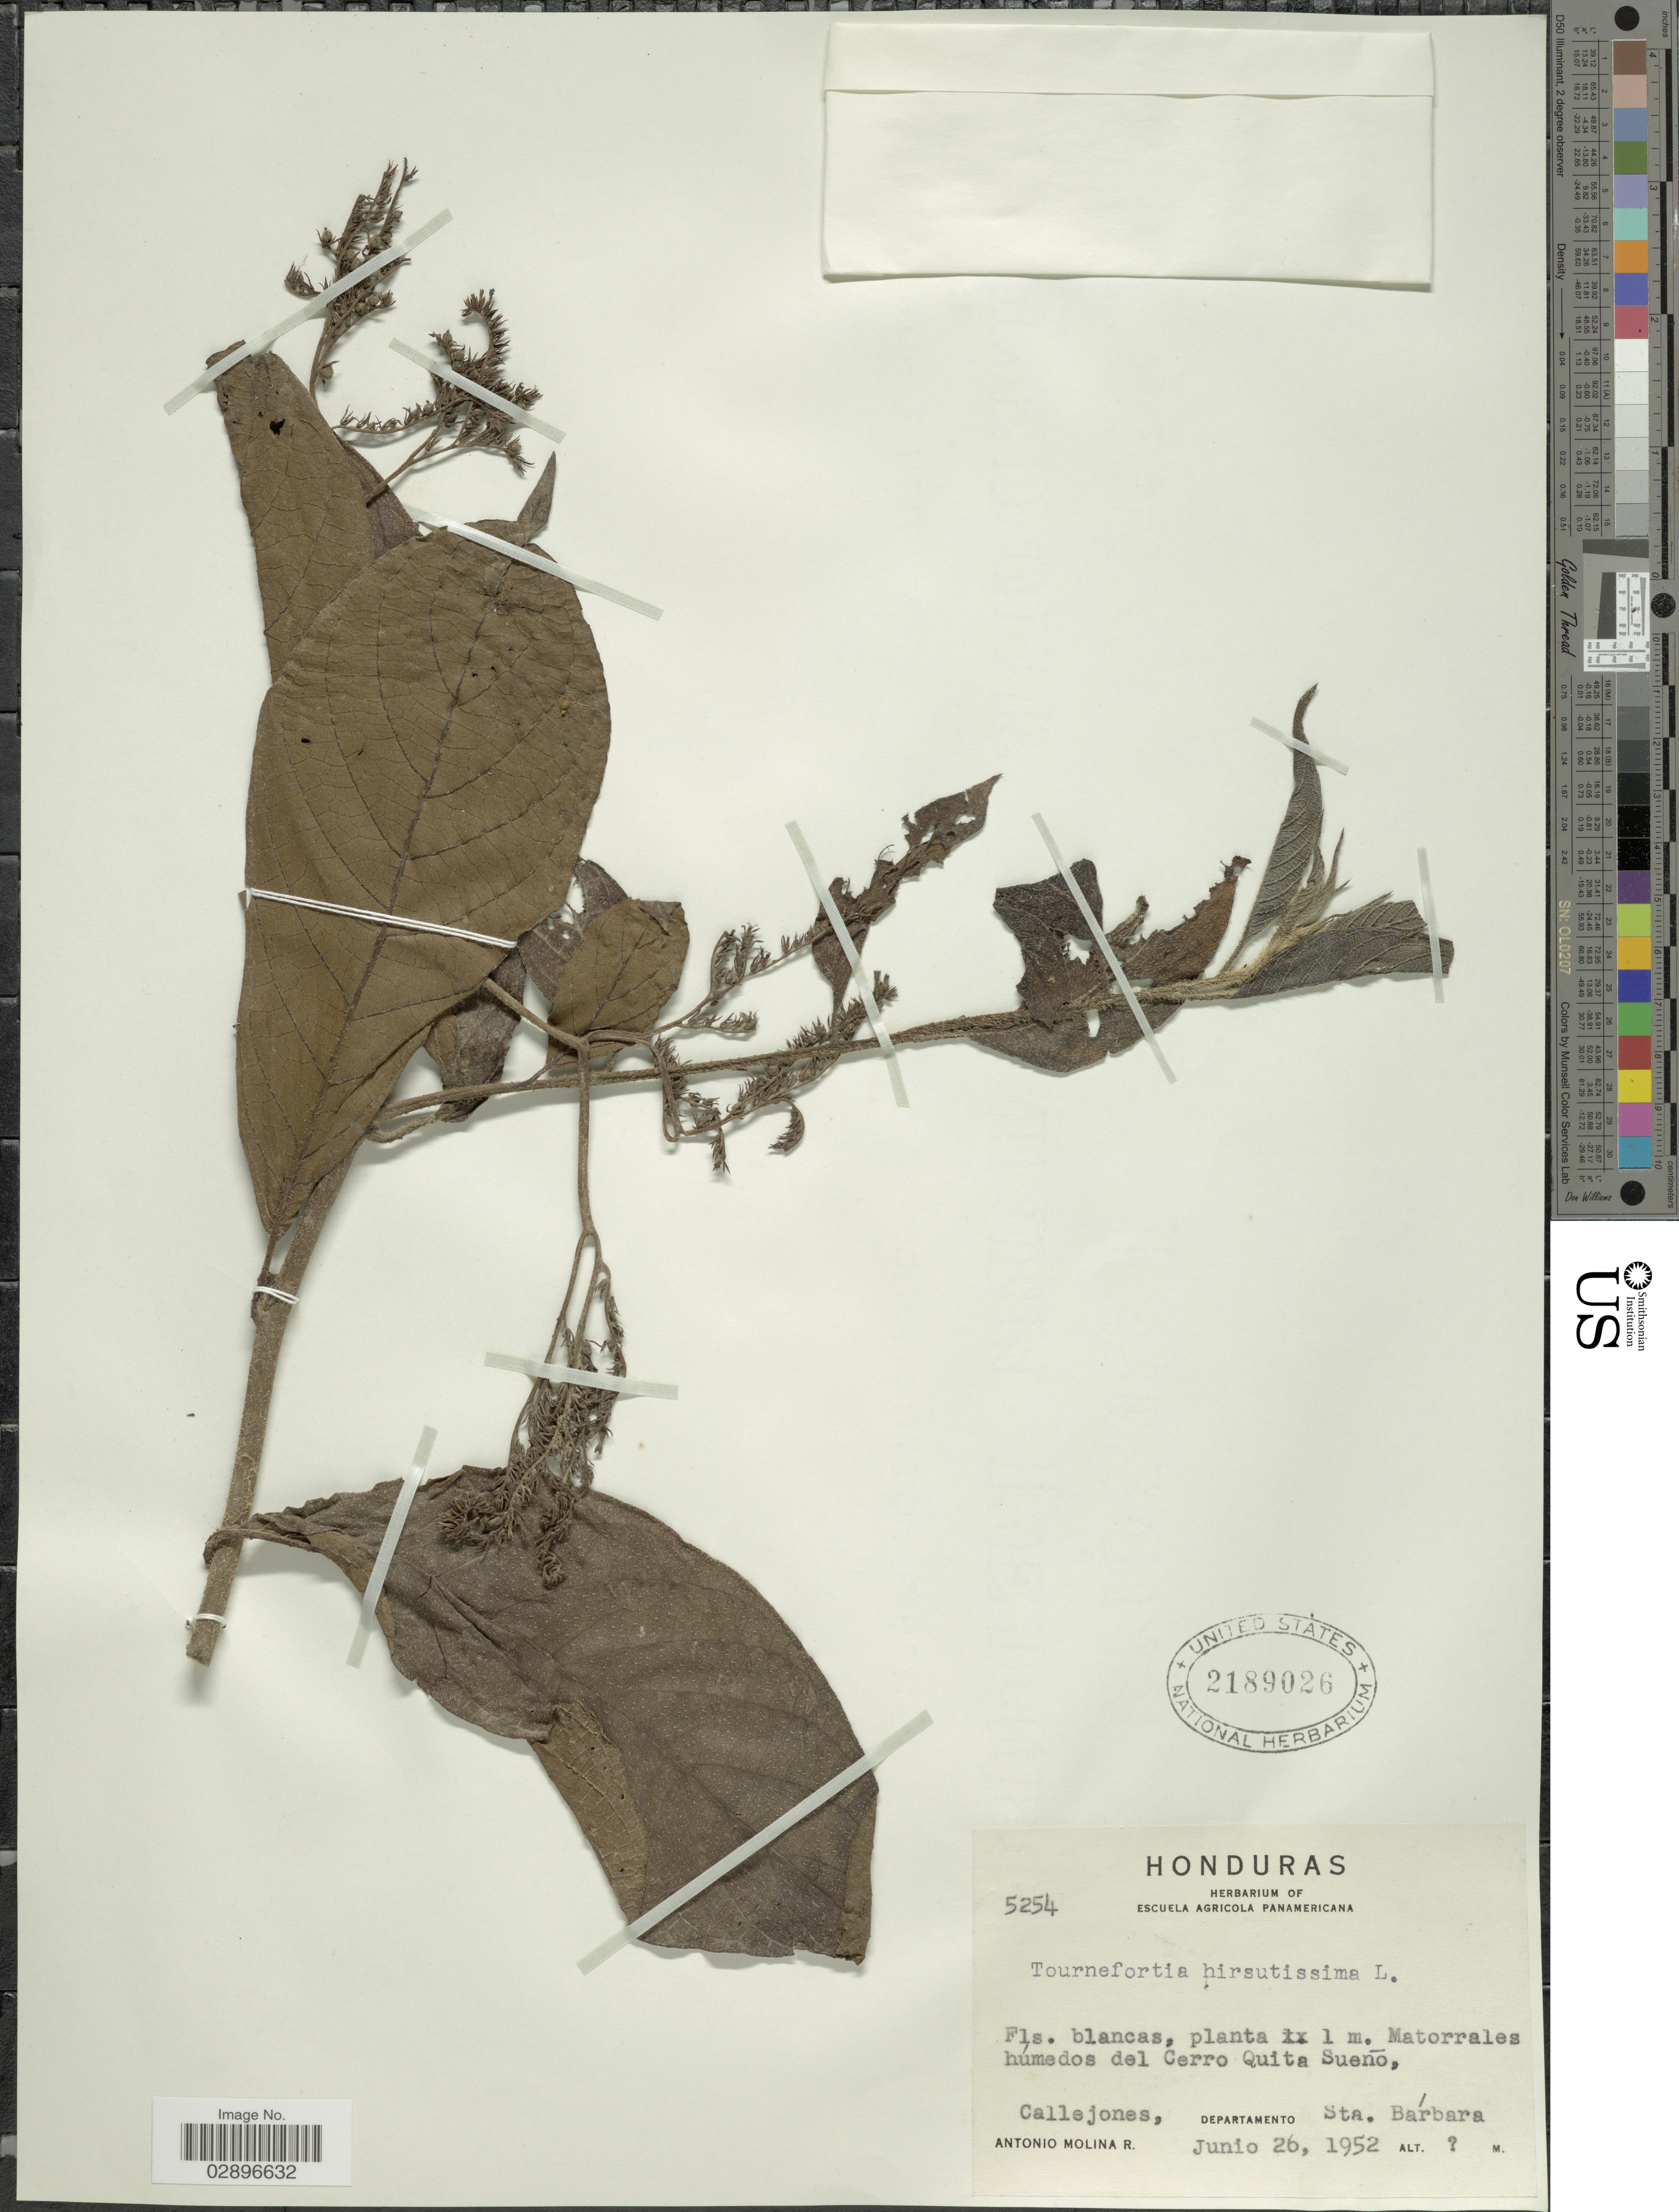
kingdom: Plantae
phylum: Tracheophyta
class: Magnoliopsida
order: Boraginales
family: Heliotropiaceae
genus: Tournefortia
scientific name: Tournefortia hirsutissima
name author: L.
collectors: A. Molina R.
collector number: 5254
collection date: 1952-06-26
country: Honduras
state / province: Santa Bárbara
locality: Matorrales húmedos del Cerro Quita Suenó, Callejones, departamento Sta. Bárbara.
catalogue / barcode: US 2189026